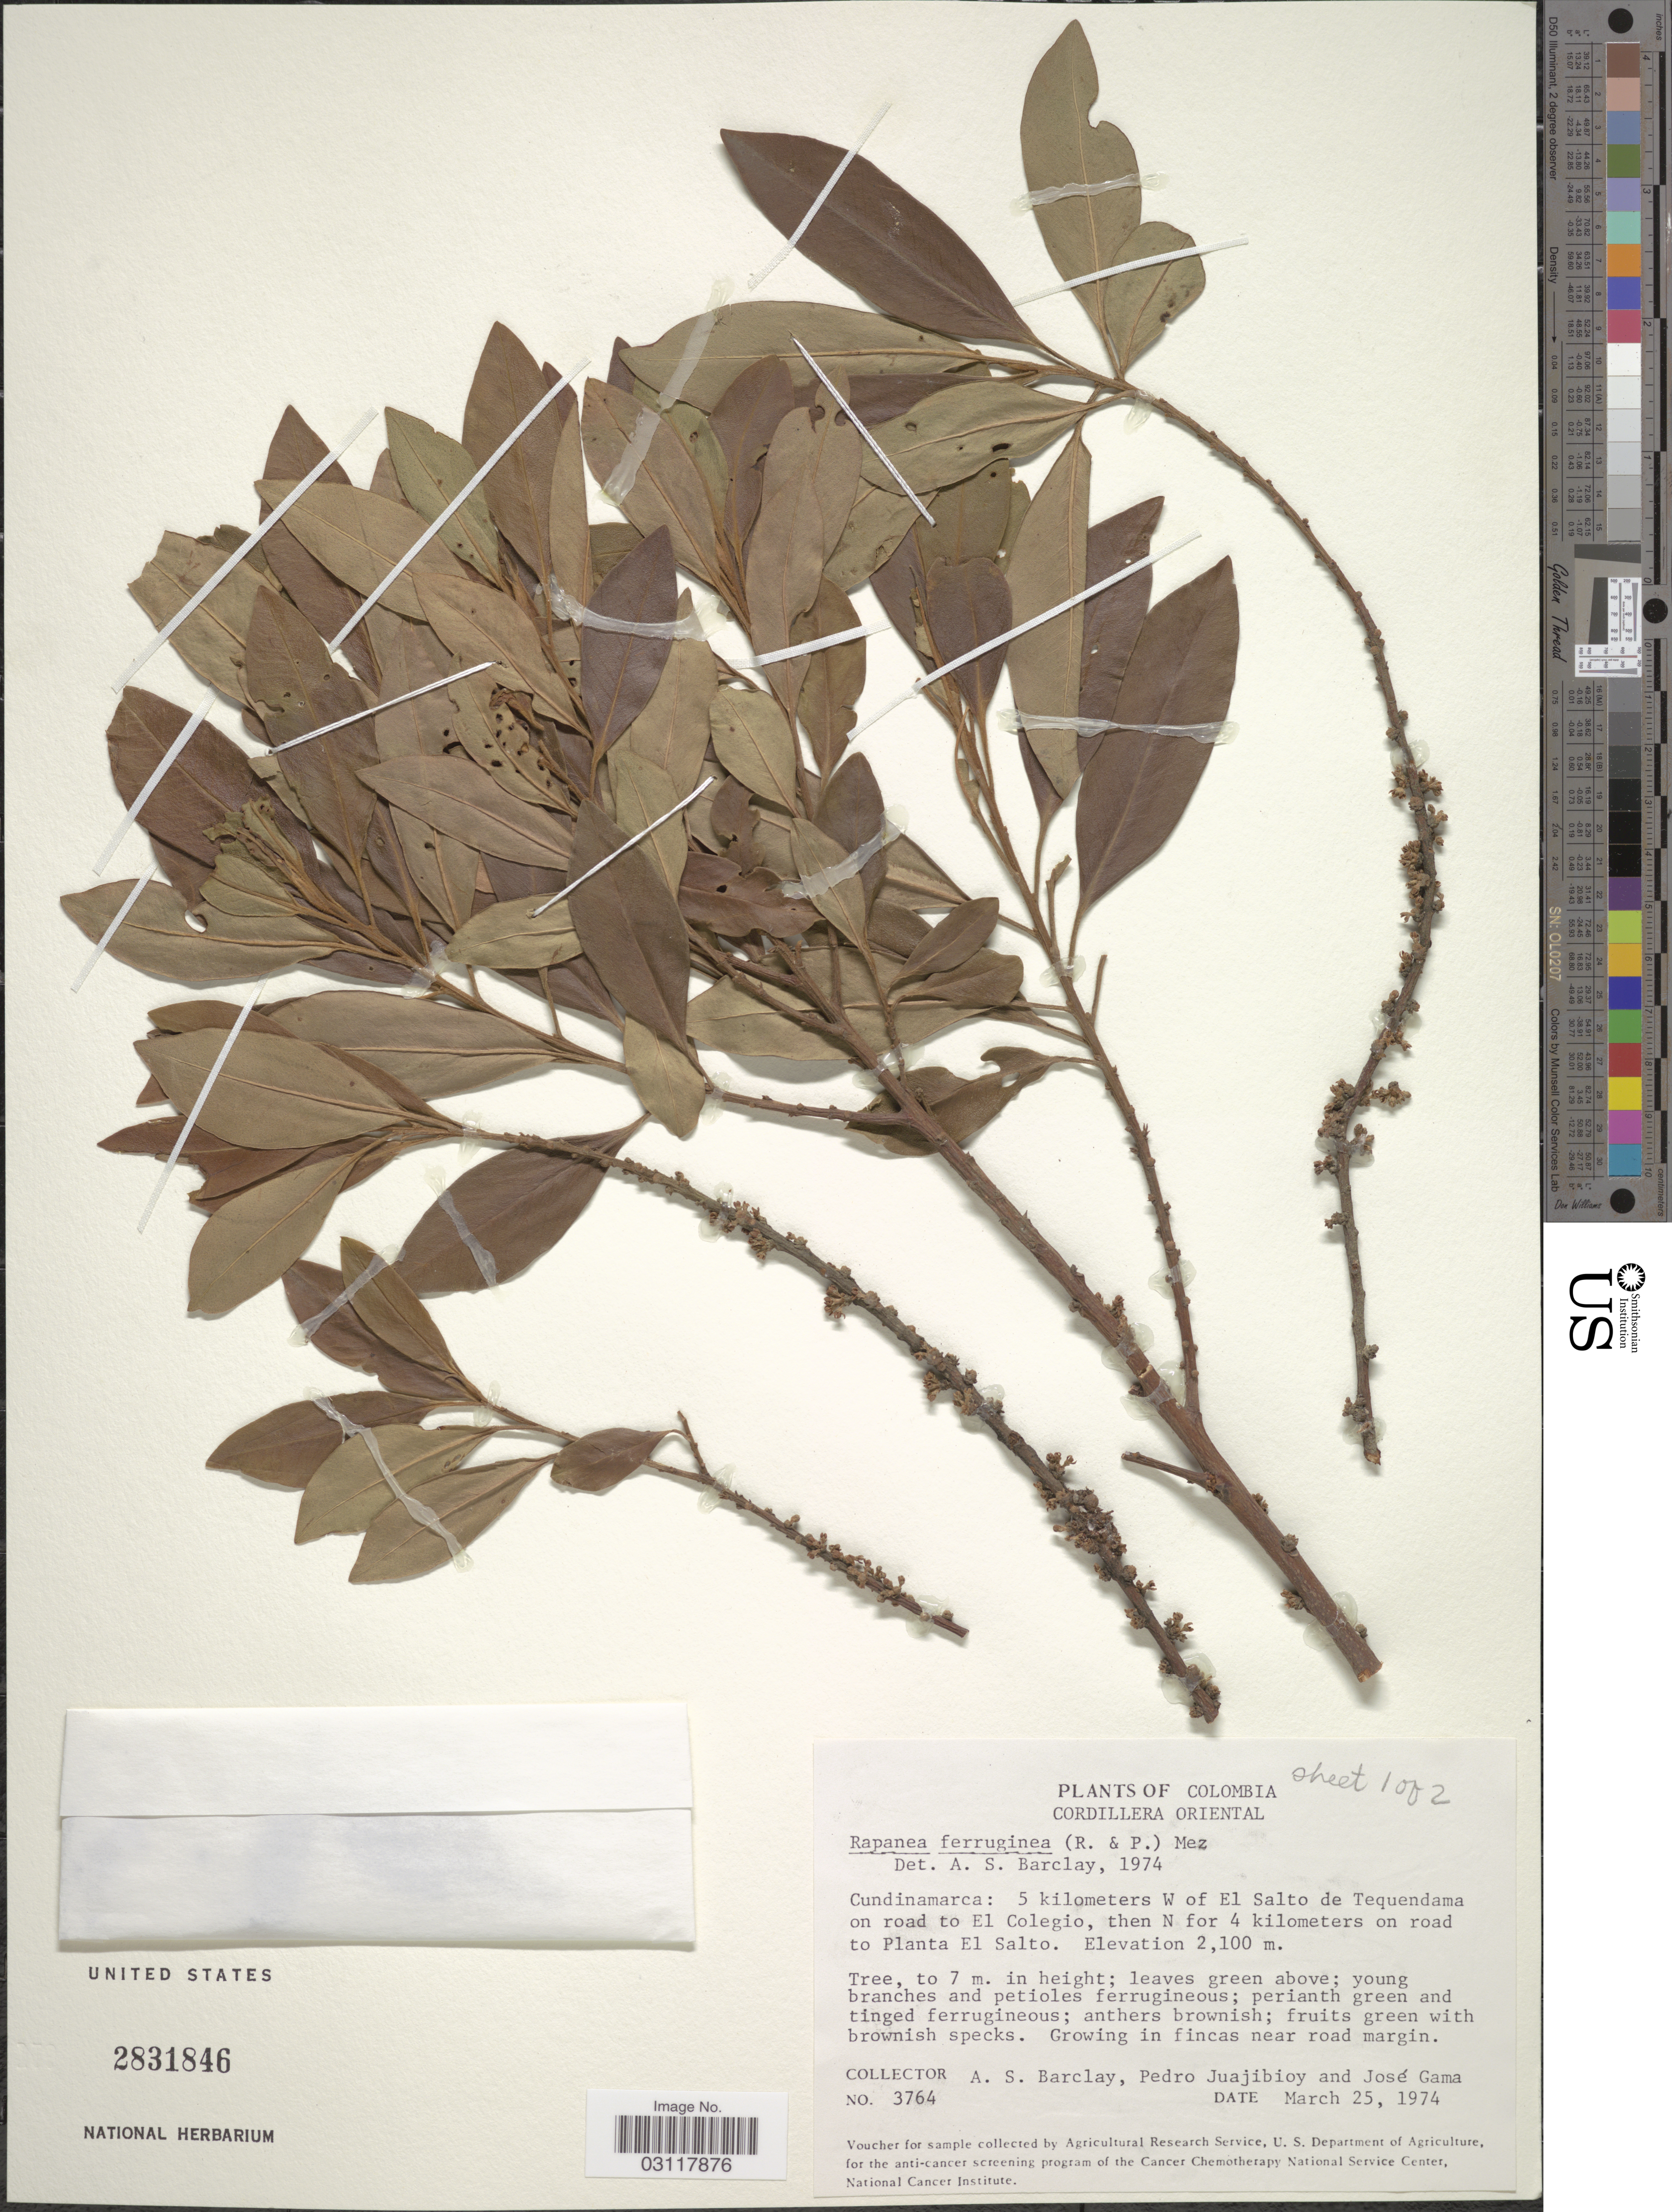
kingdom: Plantae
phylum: Tracheophyta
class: Magnoliopsida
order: Ericales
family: Primulaceae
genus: Rapanea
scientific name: Rapanea ferruginea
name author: (Ruiz & Pav.) Mez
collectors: A. S. Barclay, P. Juajibioy & J. Gama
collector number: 3764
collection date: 1974-03-25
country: Colombia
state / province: Cundinamarca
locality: Cordillera Oriental. 5 kilometers W of El Salto de Tequendama on road to El Colegio, then N for 4 kilometers on road to Planta El Salto.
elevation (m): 2100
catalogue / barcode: US 2831846